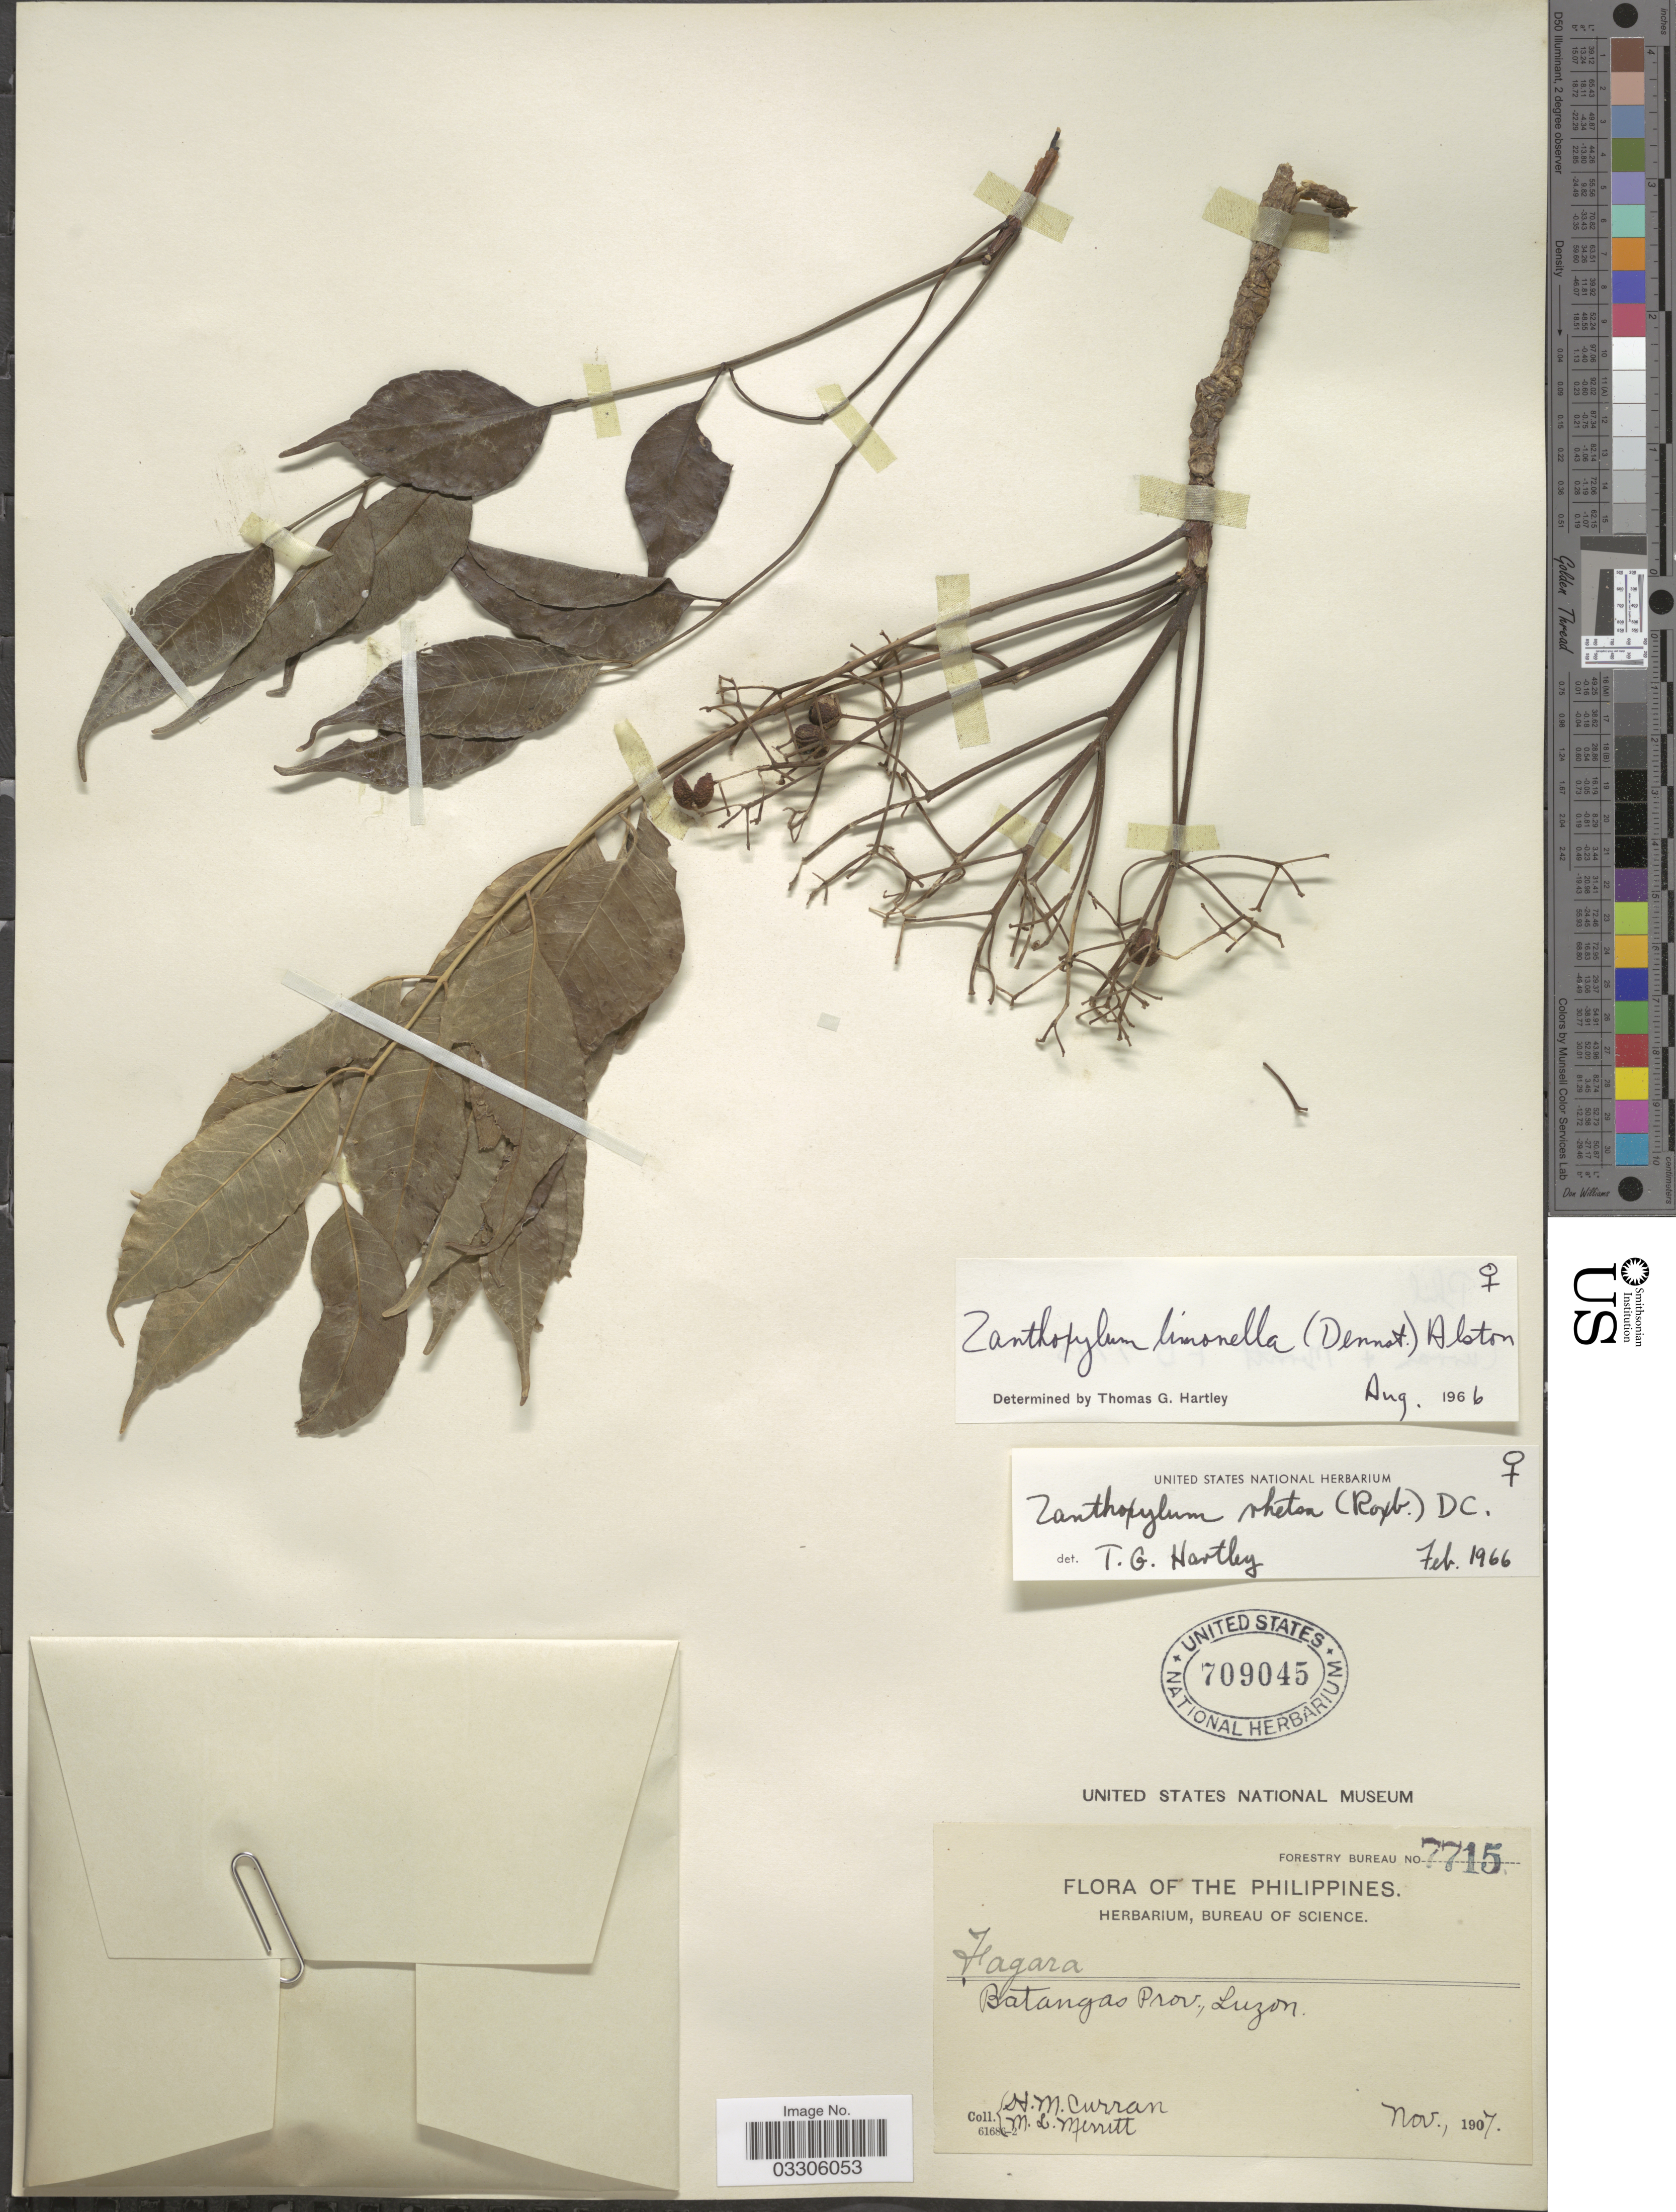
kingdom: Plantae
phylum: Tracheophyta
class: Magnoliopsida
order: Sapindales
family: Rutaceae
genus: Zanthoxylum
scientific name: Zanthoxylum limonella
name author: (Dennst.) Alston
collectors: H. M. Curran & M. L. Merritt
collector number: Forestry Bureau 7715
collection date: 1907-11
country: Philippines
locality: Batangas Prov., Luzon.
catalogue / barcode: US 709045